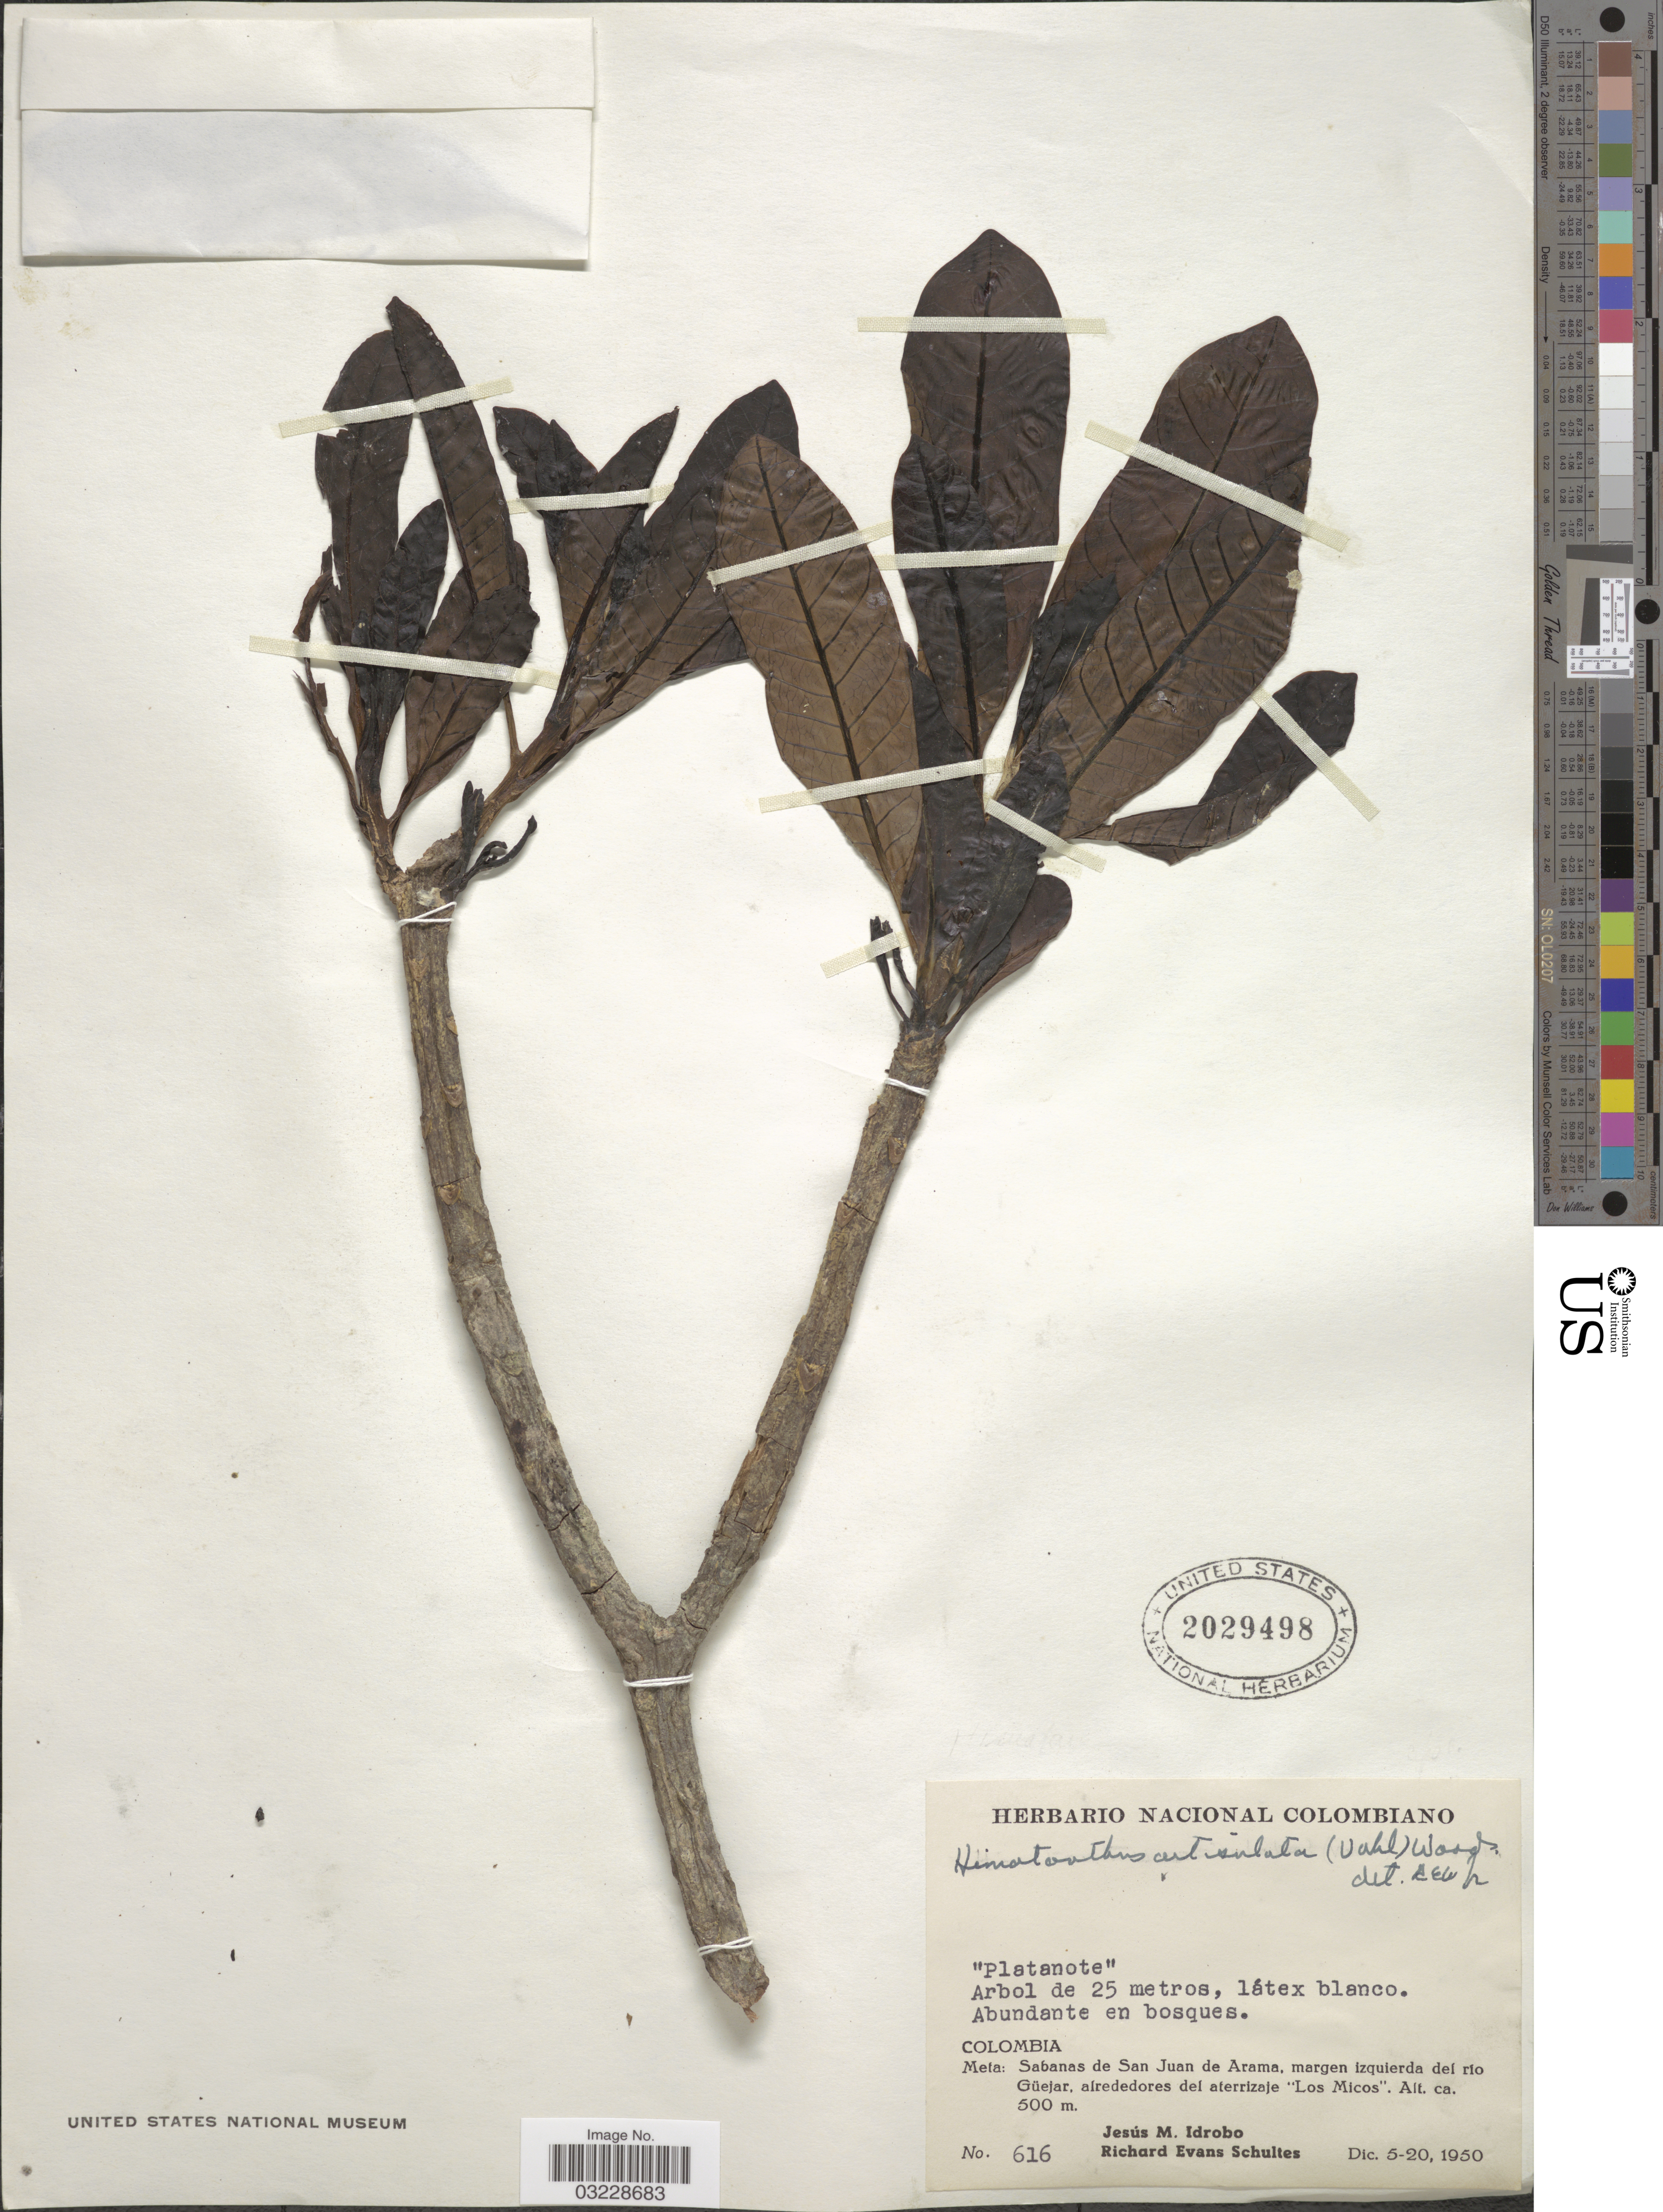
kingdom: Plantae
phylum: Tracheophyta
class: Magnoliopsida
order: Gentianales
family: Apocynaceae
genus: Himatanthus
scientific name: Himatanthus articulatus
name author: (Vahl) Woodson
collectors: J. M. Idrobo & R. E. Schultes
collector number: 616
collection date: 1950-12-05/1950-12-20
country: Colombia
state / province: Meta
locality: Sabanas de San Juan de Arama, margen izquierda del río Güejar, alrededores del aterrizaje "Los Micos".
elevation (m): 500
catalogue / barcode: US 2029498